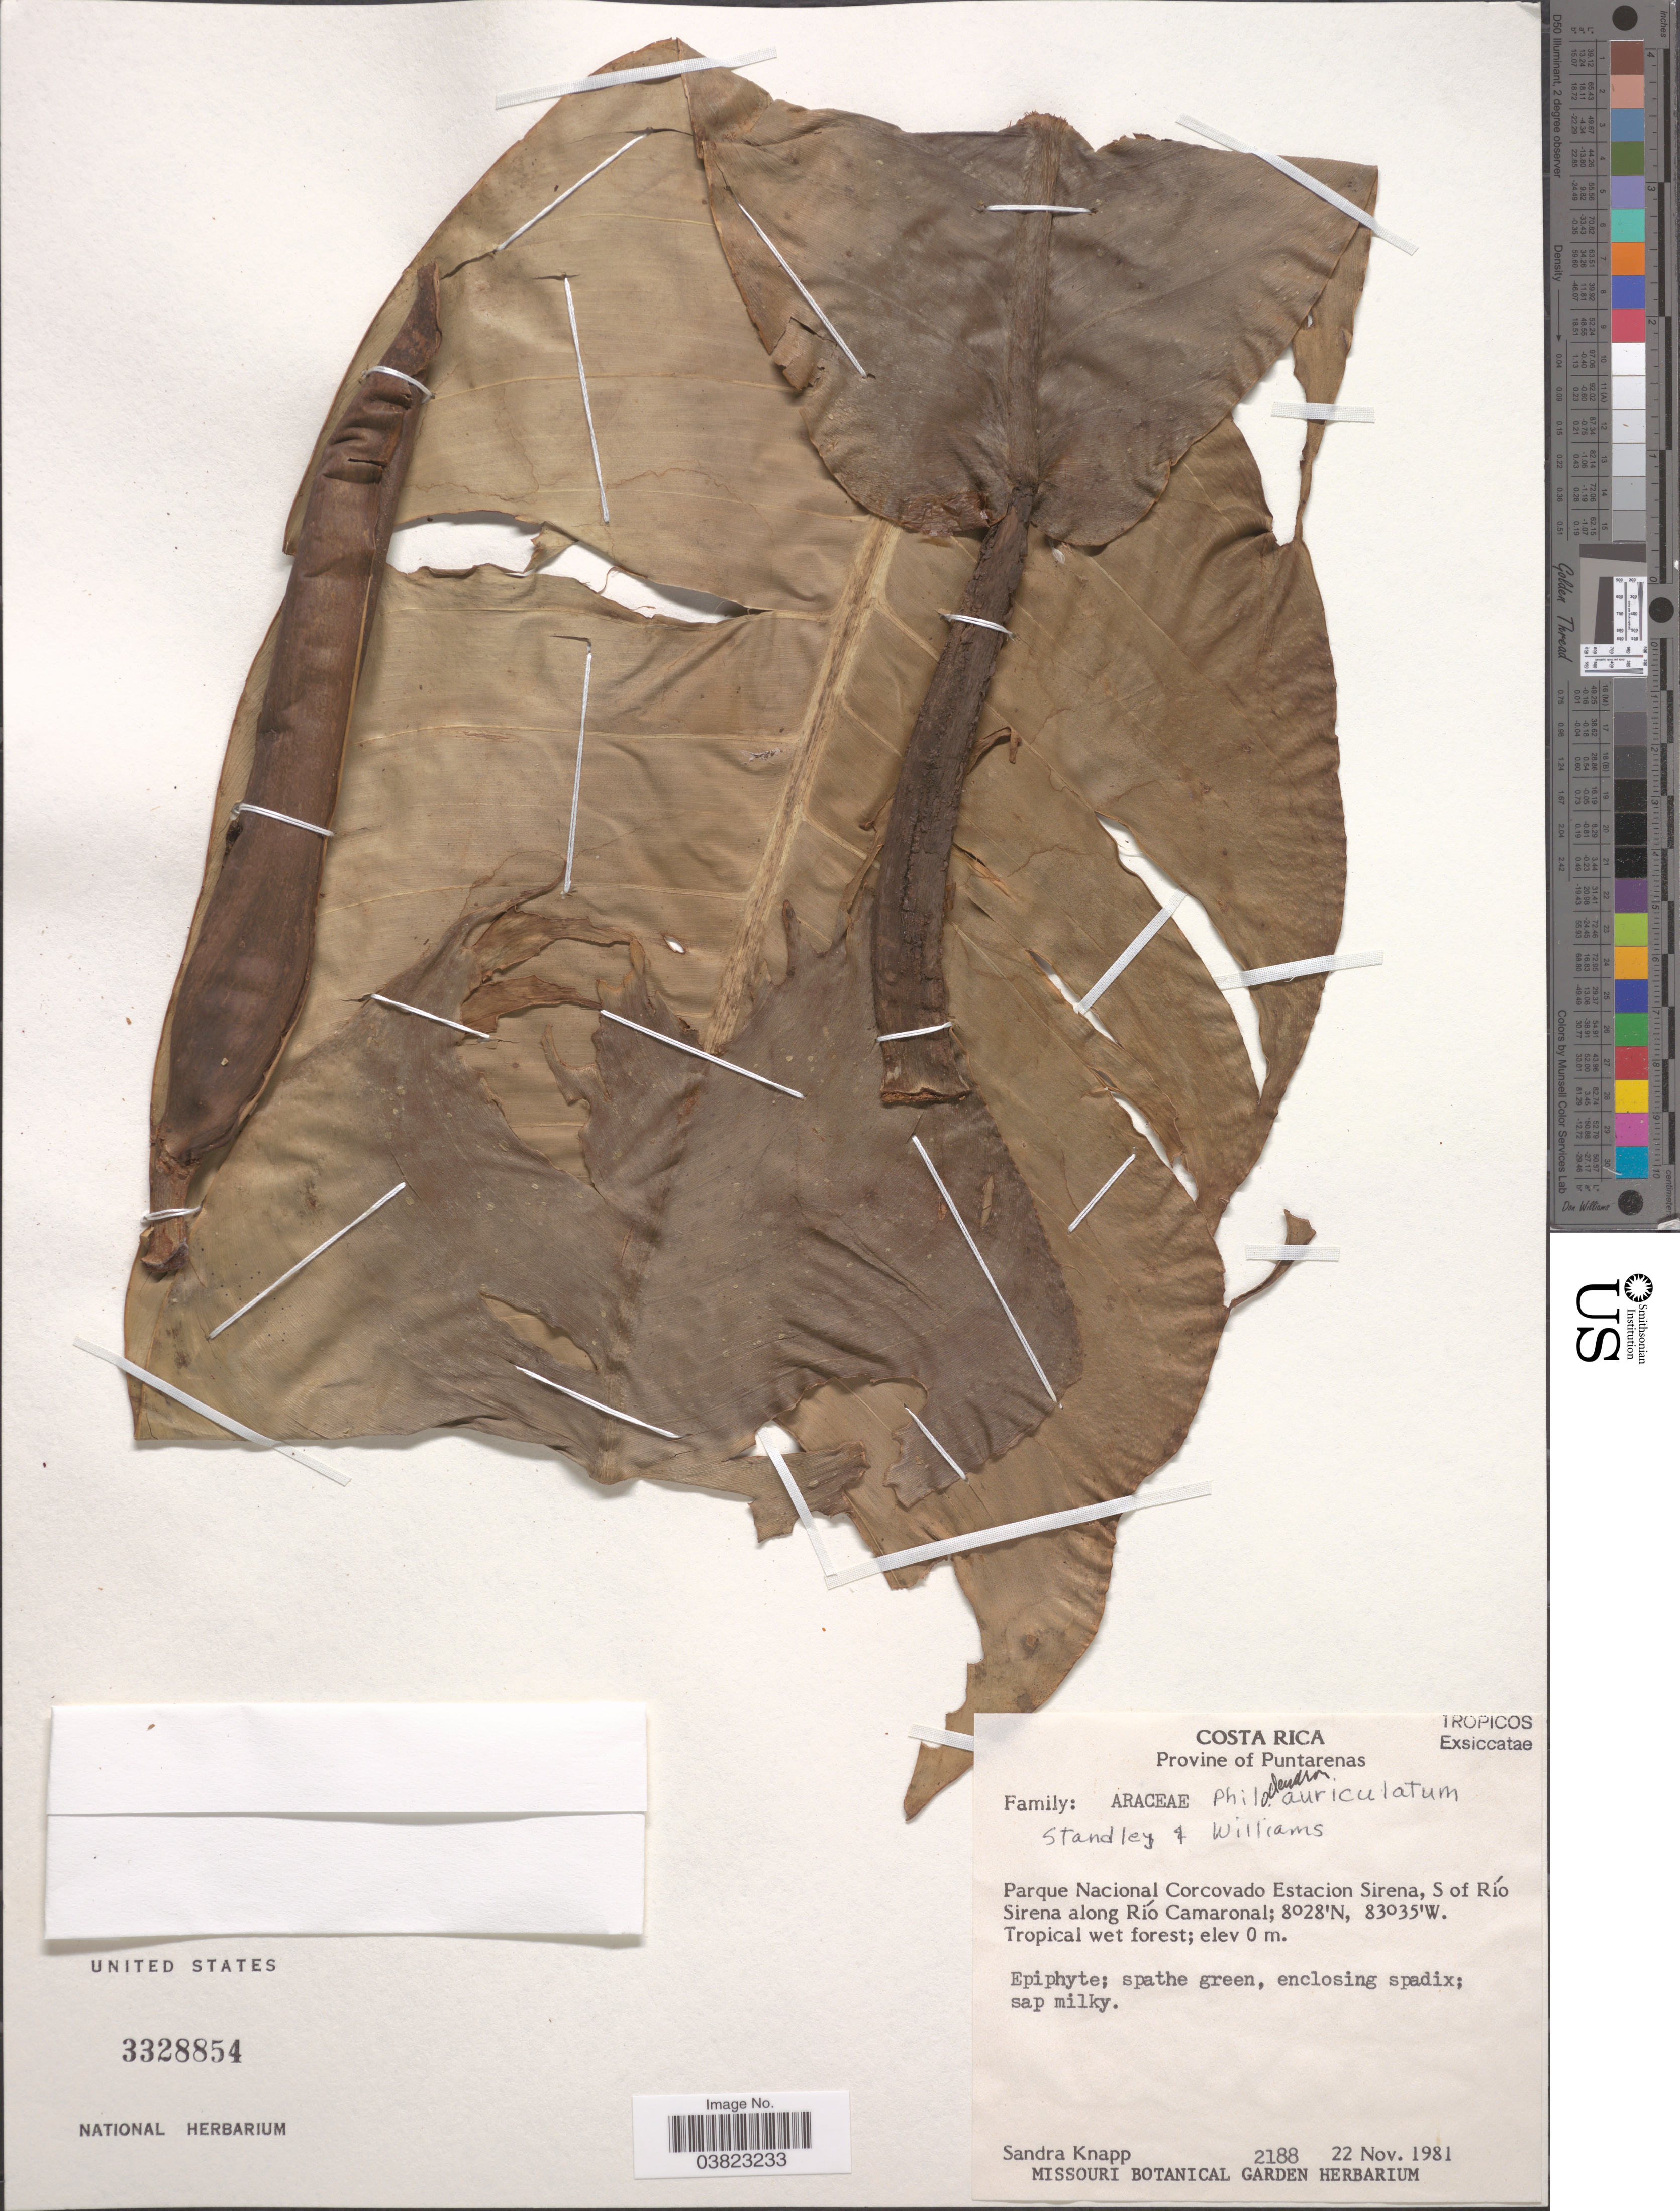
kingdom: Plantae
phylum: Tracheophyta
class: Liliopsida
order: Alismatales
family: Araceae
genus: Philodendron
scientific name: Philodendron auriculatum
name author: Standl. & L.O. Williams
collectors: S. Knapp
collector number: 2188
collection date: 1981-11-22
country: Costa Rica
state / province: Puntarenas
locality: Parque Nacional Corcovado Estacion Sirena, S of Río Sirena along Río Camaronal.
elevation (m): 0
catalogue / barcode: US 3328854